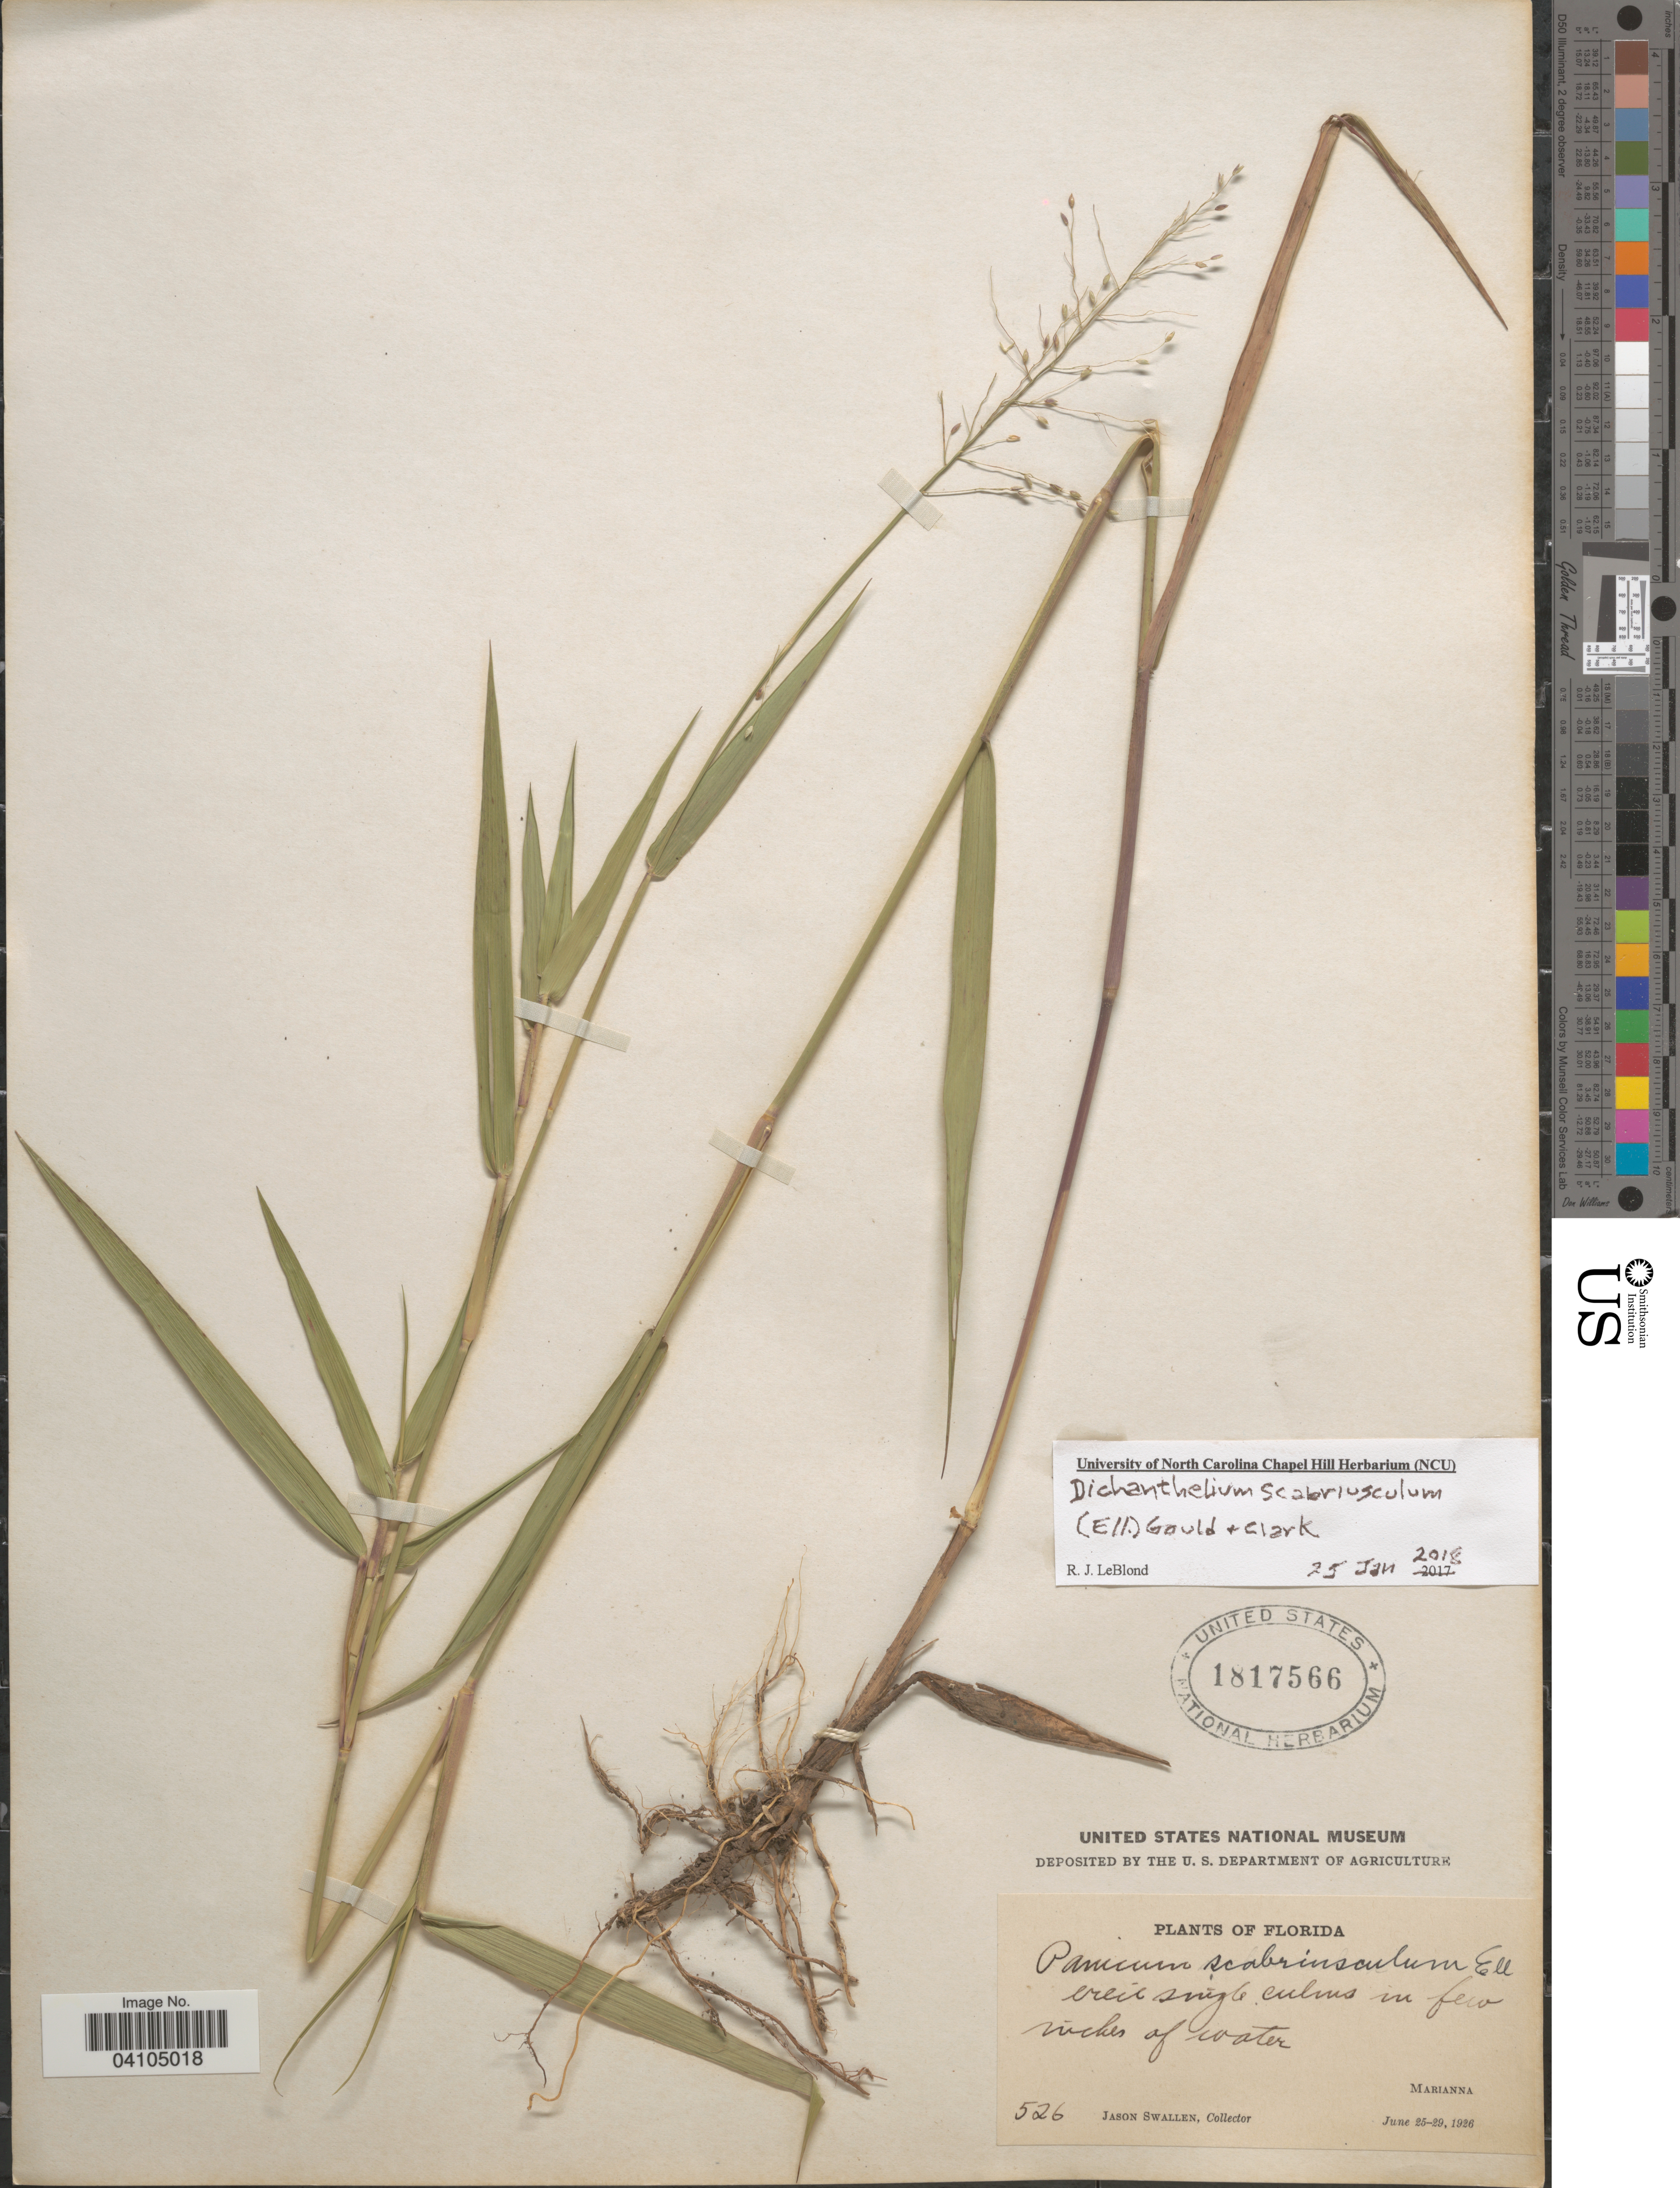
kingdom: Plantae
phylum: Tracheophyta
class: Liliopsida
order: Poales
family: Poaceae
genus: Dichanthelium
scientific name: Dichanthelium scabriusculum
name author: (Elliott) Gould & C.A. Clark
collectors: J. R. Swallen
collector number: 526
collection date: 1926-06-25/1926-06-29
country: United States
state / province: Florida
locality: Marianna.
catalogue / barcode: US 1817566